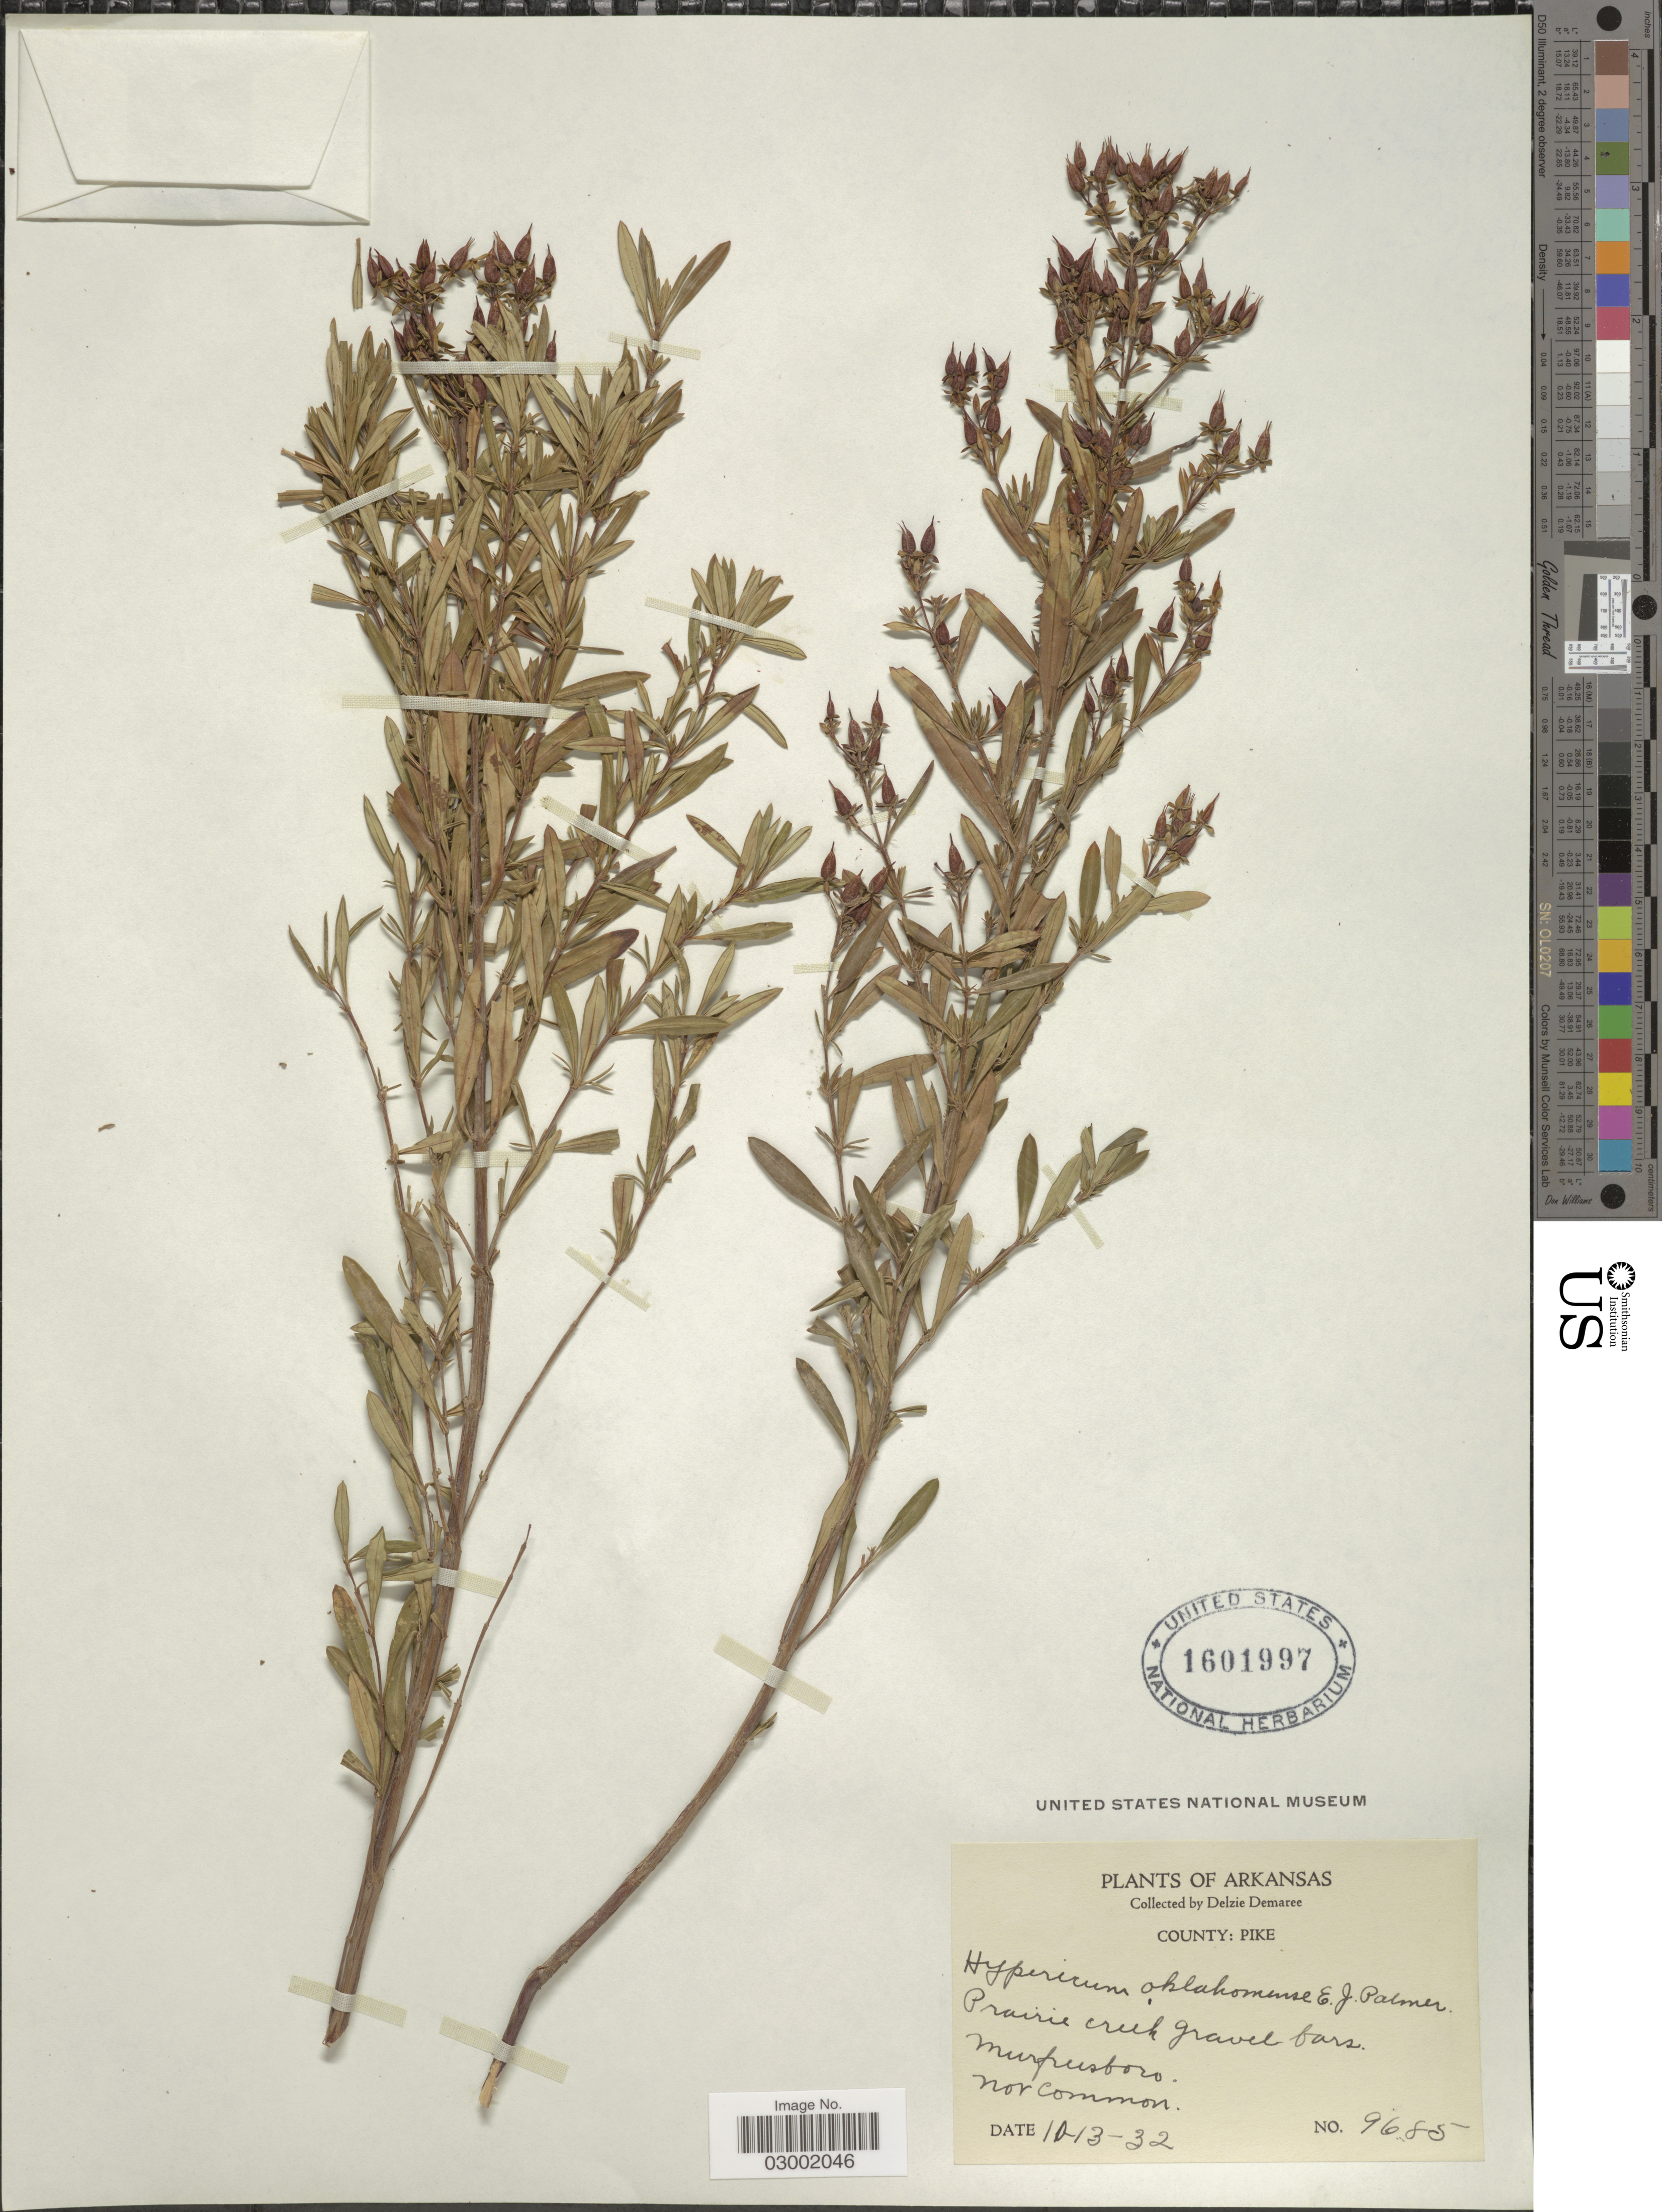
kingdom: Plantae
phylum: Tracheophyta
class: Magnoliopsida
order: Malpighiales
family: Hypericaceae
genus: Hypericum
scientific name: Hypericum oklahomense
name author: E.J. Palmer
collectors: D. Demaree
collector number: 9685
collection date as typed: Transcribed d/m/y: 13/10/32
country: United States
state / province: Arkansas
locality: County: Pike. Prairie creek gravel bars. Murfreesboro.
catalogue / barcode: US 1601997